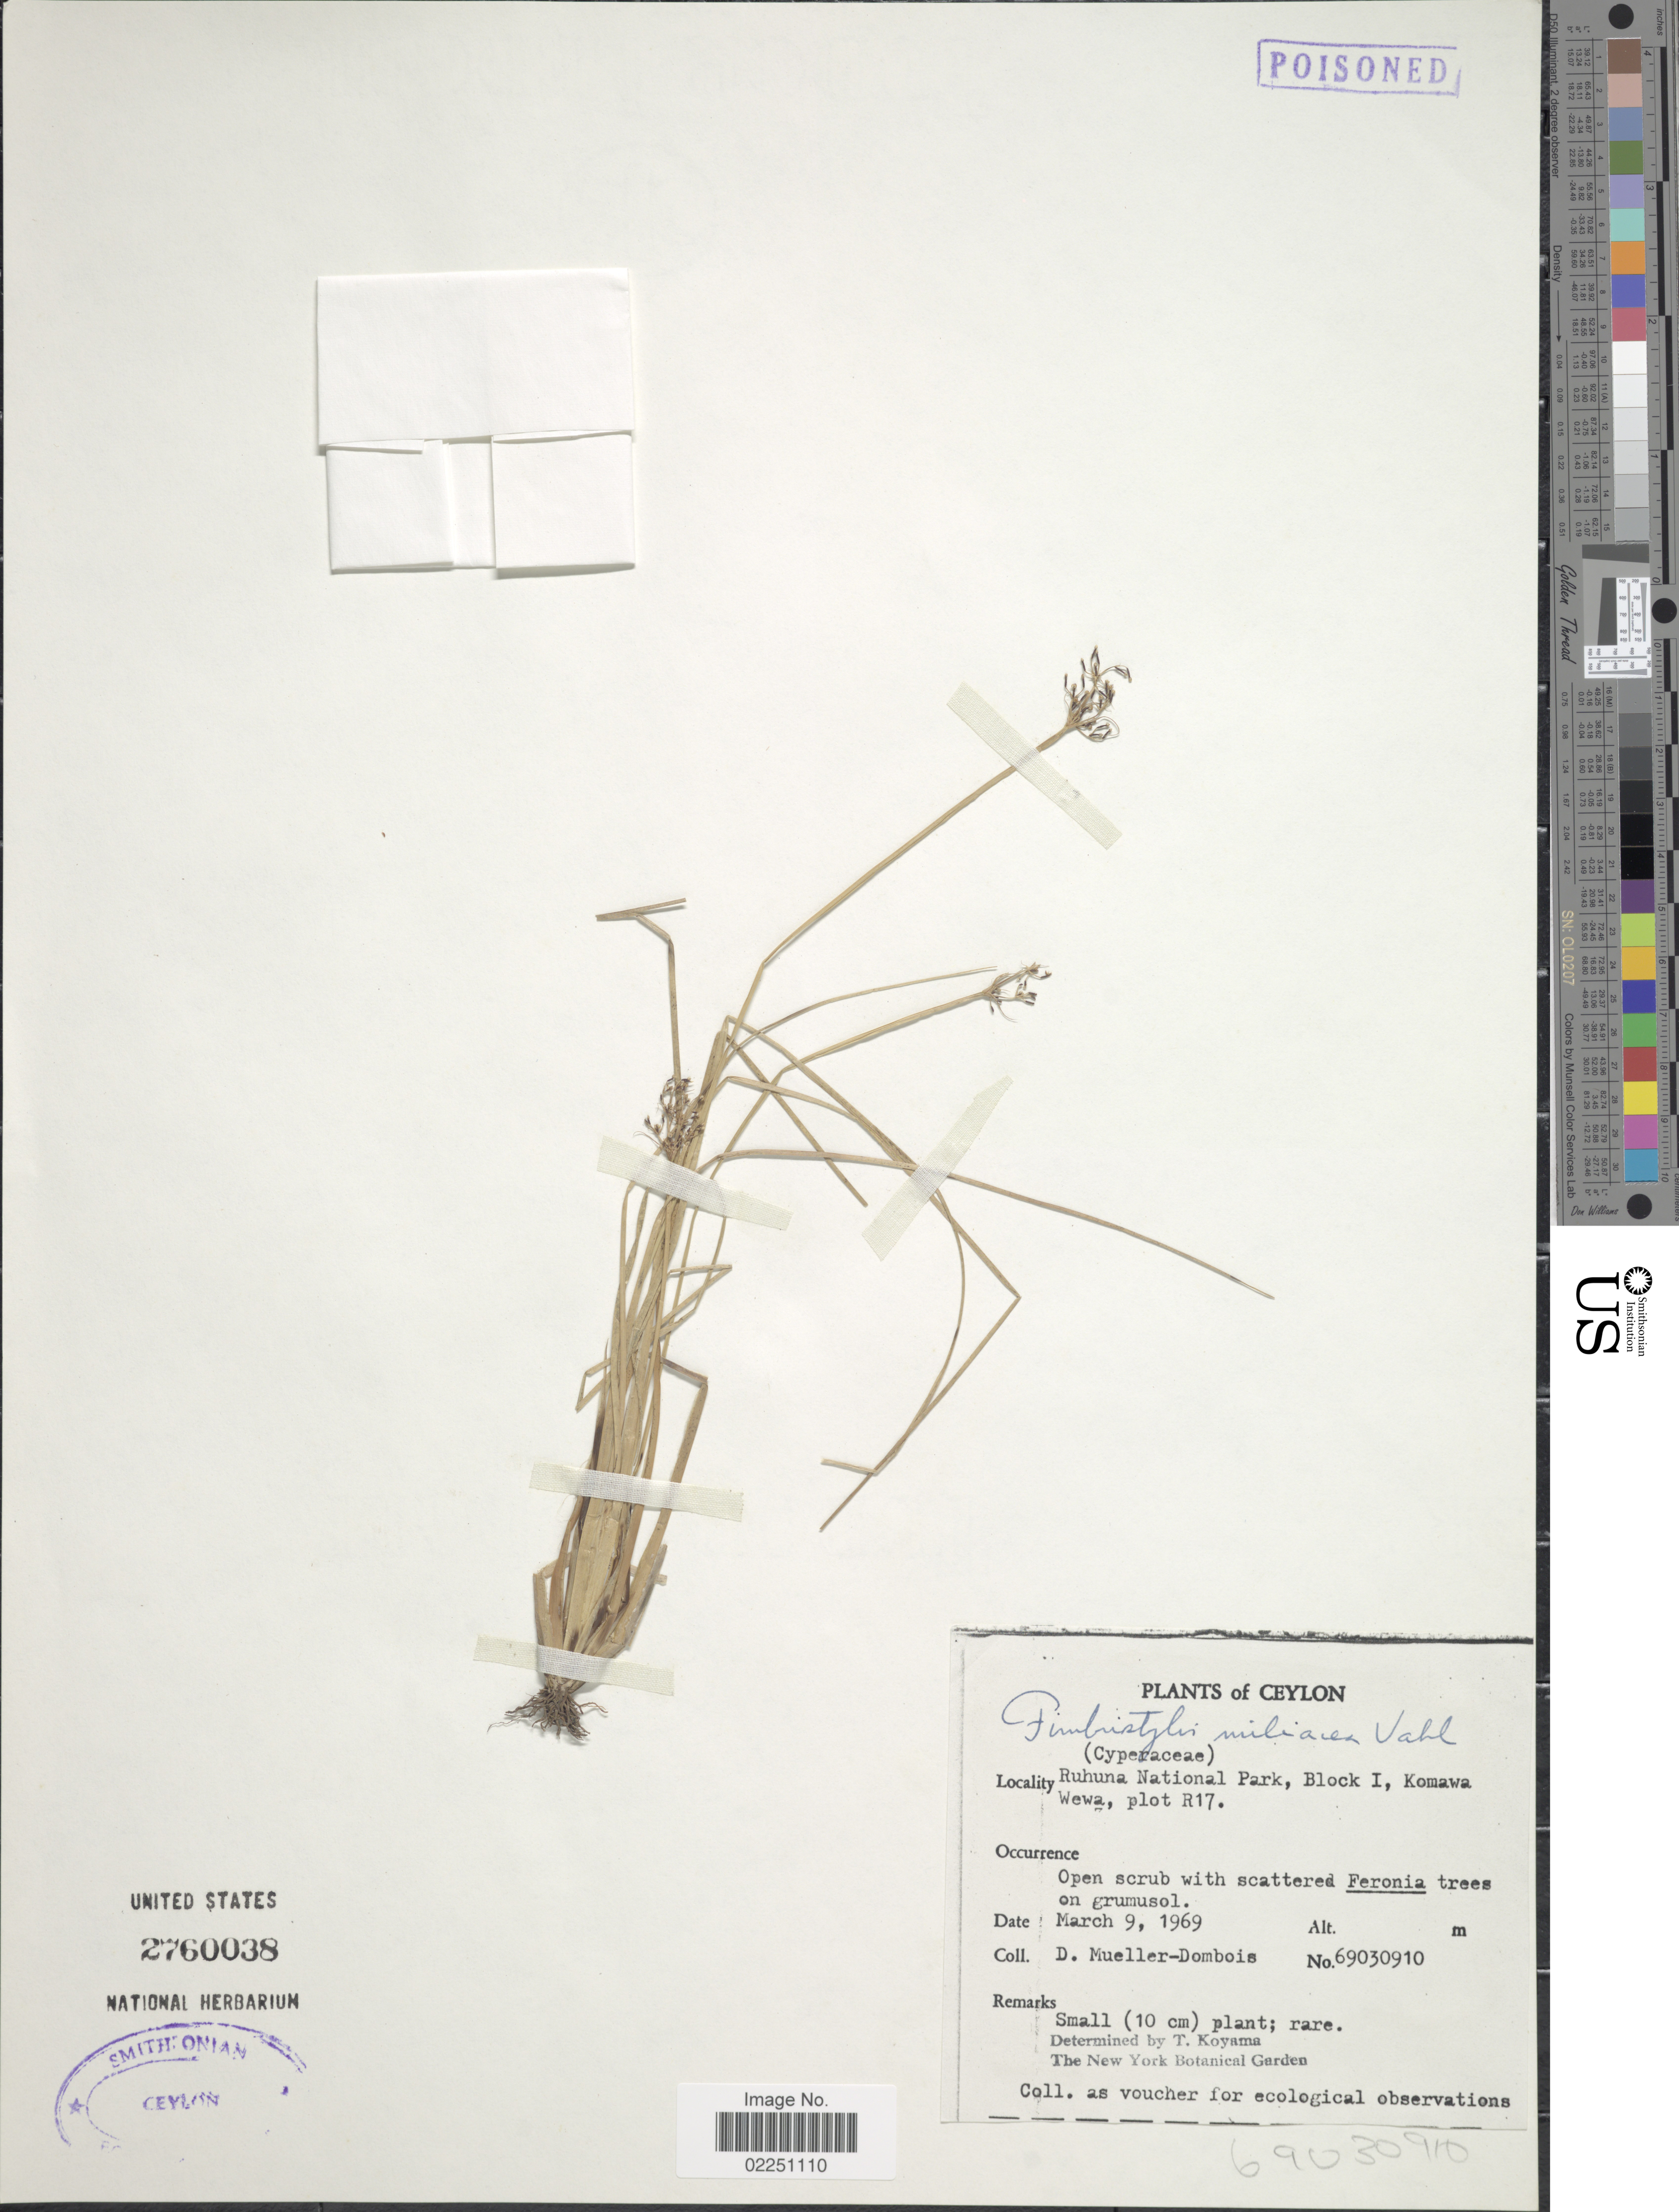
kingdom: Plantae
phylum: Tracheophyta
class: Liliopsida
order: Poales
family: Cyperaceae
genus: Fimbristylis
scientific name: Fimbristylis littoralis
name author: Gaudich.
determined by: Strong, M. T., (US), Smithsonian Institution - National Museum of Natural History (UNITED STATES)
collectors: D. Mueller-Dombois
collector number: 69030910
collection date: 1969-03-09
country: Sri Lanka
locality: Ceylon. Ruhana National Park, Block 1, Komawa Wewa, plot R17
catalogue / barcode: US 2760038